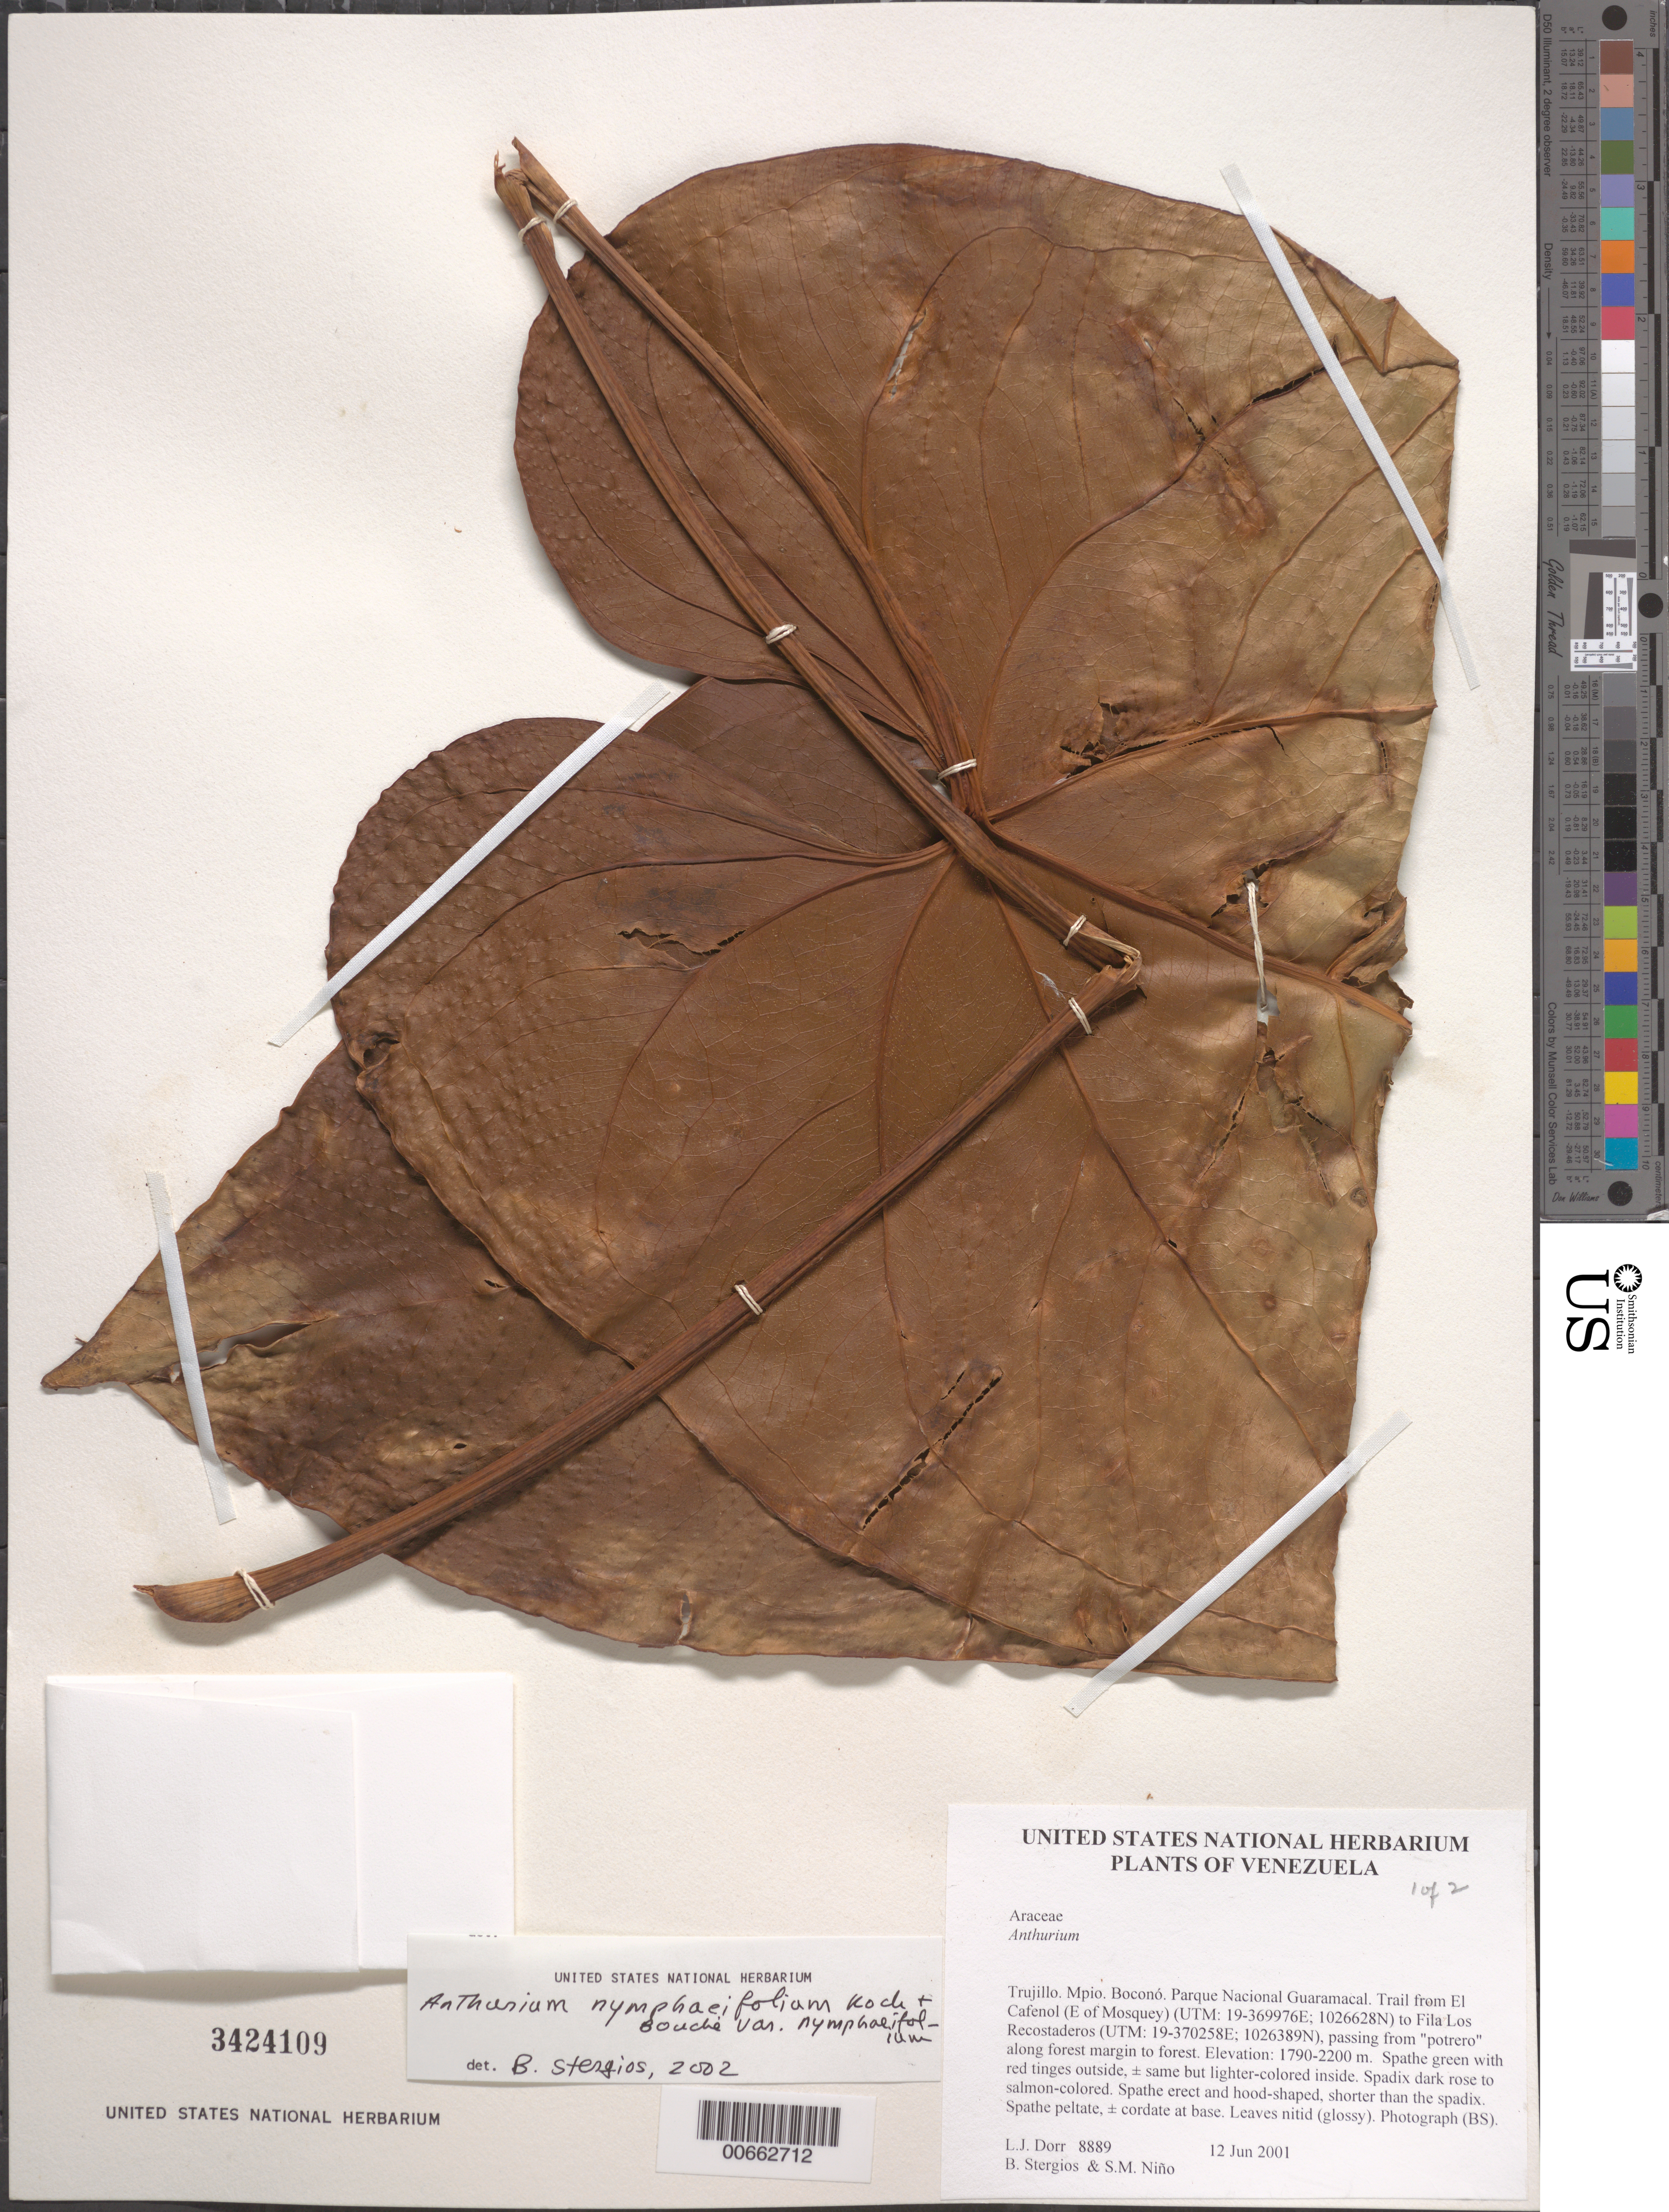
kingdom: Plantae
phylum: Tracheophyta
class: Liliopsida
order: Alismatales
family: Araceae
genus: Anthurium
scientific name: Anthurium nymphaeifolium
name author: K. Koch & C.D. Bouché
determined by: Stergios, B. G.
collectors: L. J. Dorr, B. G. Stergios & S. M. Niño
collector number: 8889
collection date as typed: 12 Jun 2001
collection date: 2001-06-12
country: Venezuela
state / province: Trujillo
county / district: Boconó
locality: Parque Nacional Guaramacal. Trail from El Cafenol (E of Mosquey) to Fila Los Recostaderos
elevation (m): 1790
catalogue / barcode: US 3424109